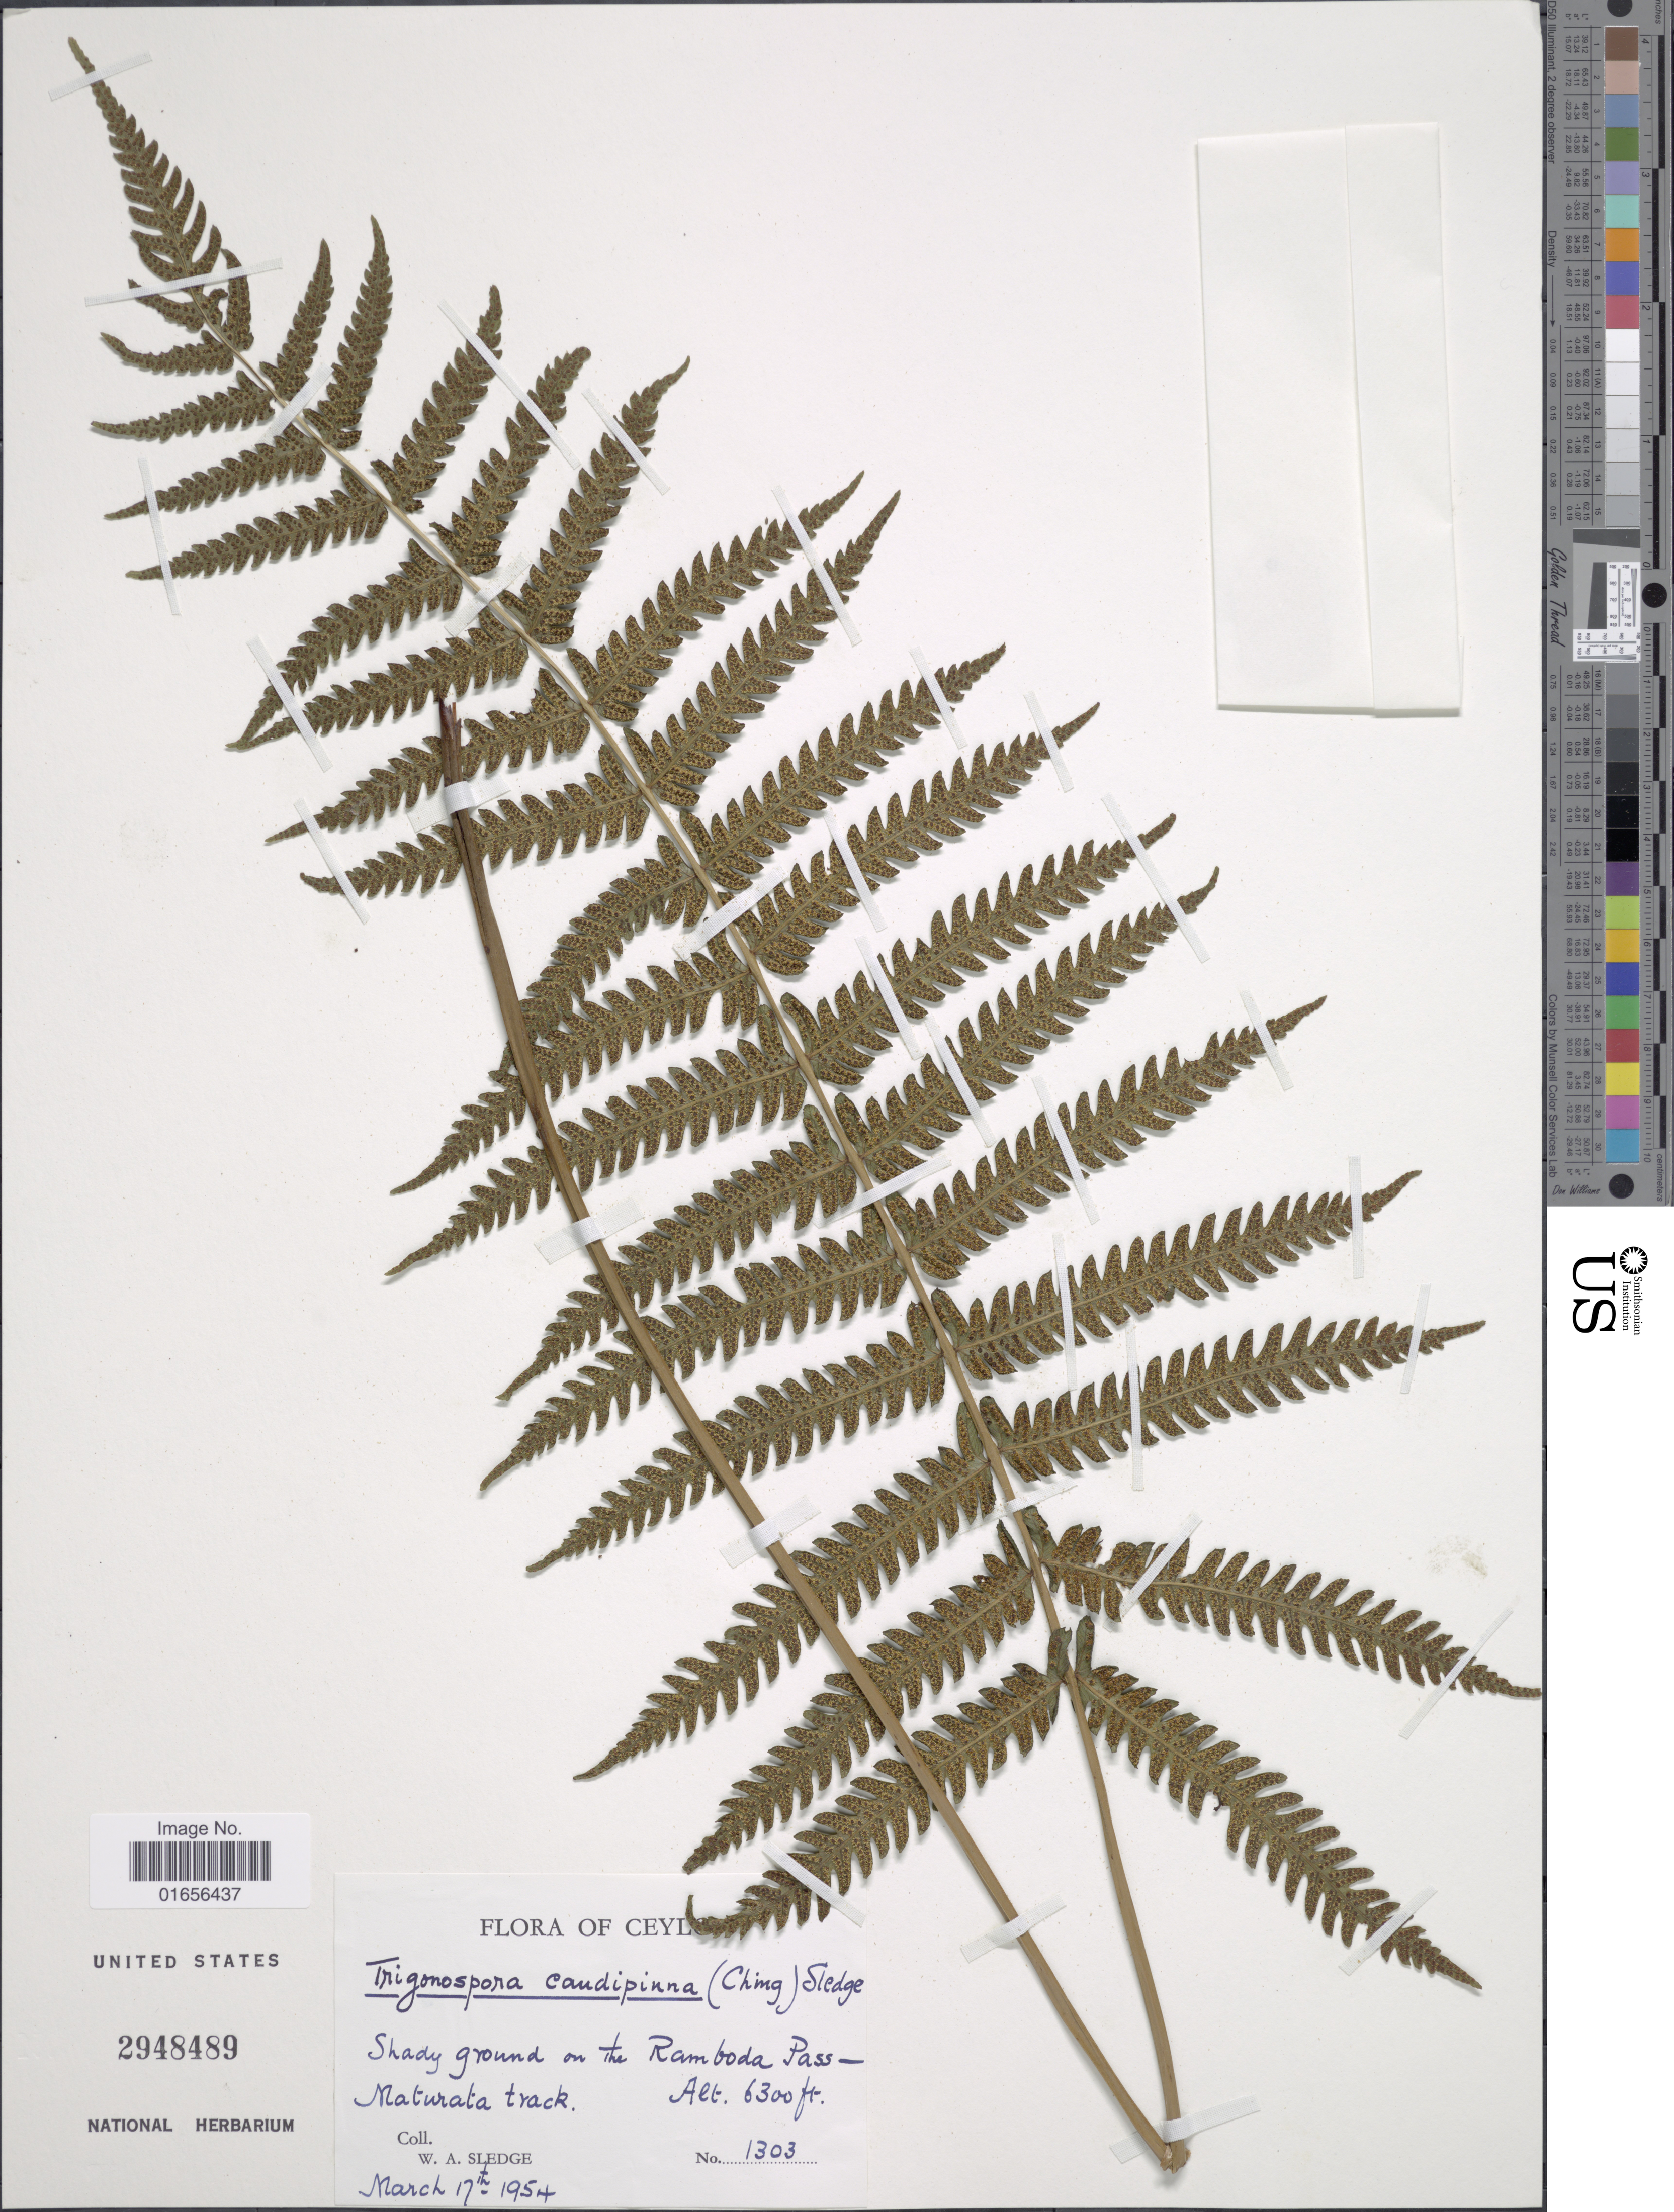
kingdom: Plantae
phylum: Tracheophyta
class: Polypodiopsida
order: Polypodiales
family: Thelypteridaceae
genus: Trigonospora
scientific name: Trigonospora caudipinna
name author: (Ching) Sledge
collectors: W. A. Sledge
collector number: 1303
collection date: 1954-03-17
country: Sri Lanka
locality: Ceylon, Maturata track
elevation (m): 1920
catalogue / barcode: US 2948489